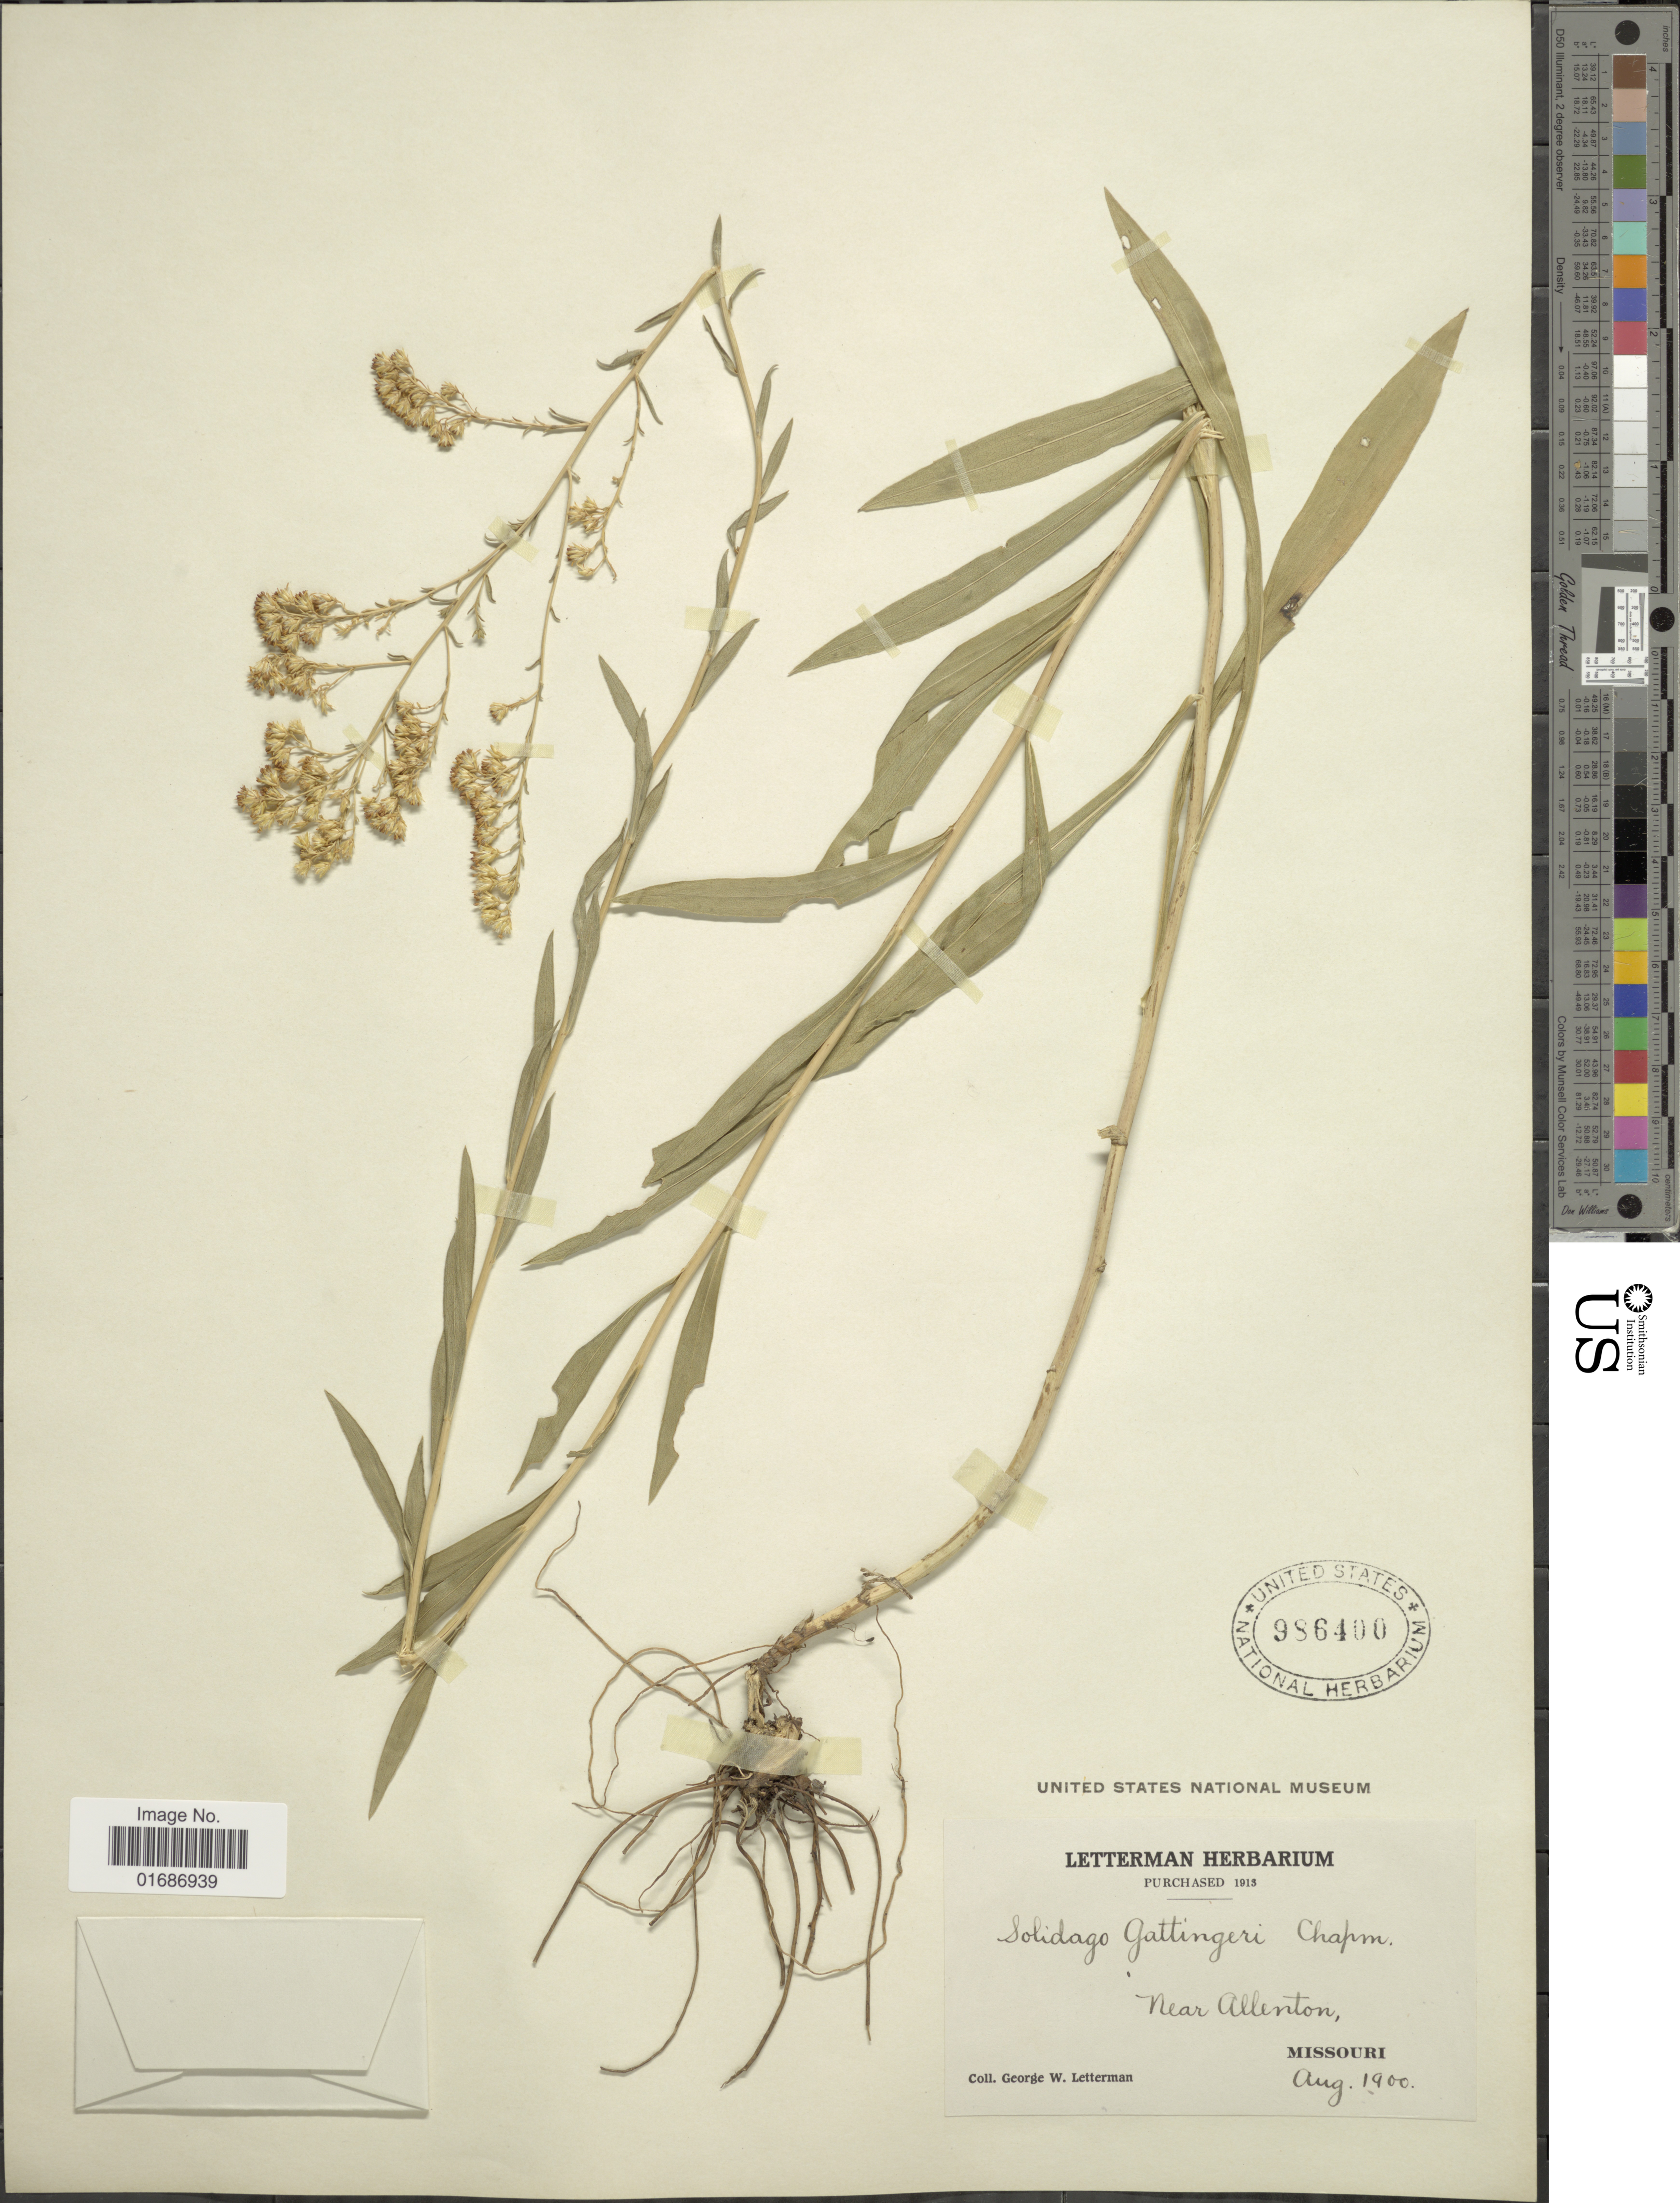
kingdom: Plantae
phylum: Tracheophyta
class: Magnoliopsida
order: Asterales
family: Asteraceae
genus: Solidago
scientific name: Solidago gattingeri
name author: Chapman ex A. Gray & et al. in A. Gray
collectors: G. W. Letterman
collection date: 1900-08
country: United States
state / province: Missouri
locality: Near Allenton, Missouri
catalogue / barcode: US 986400